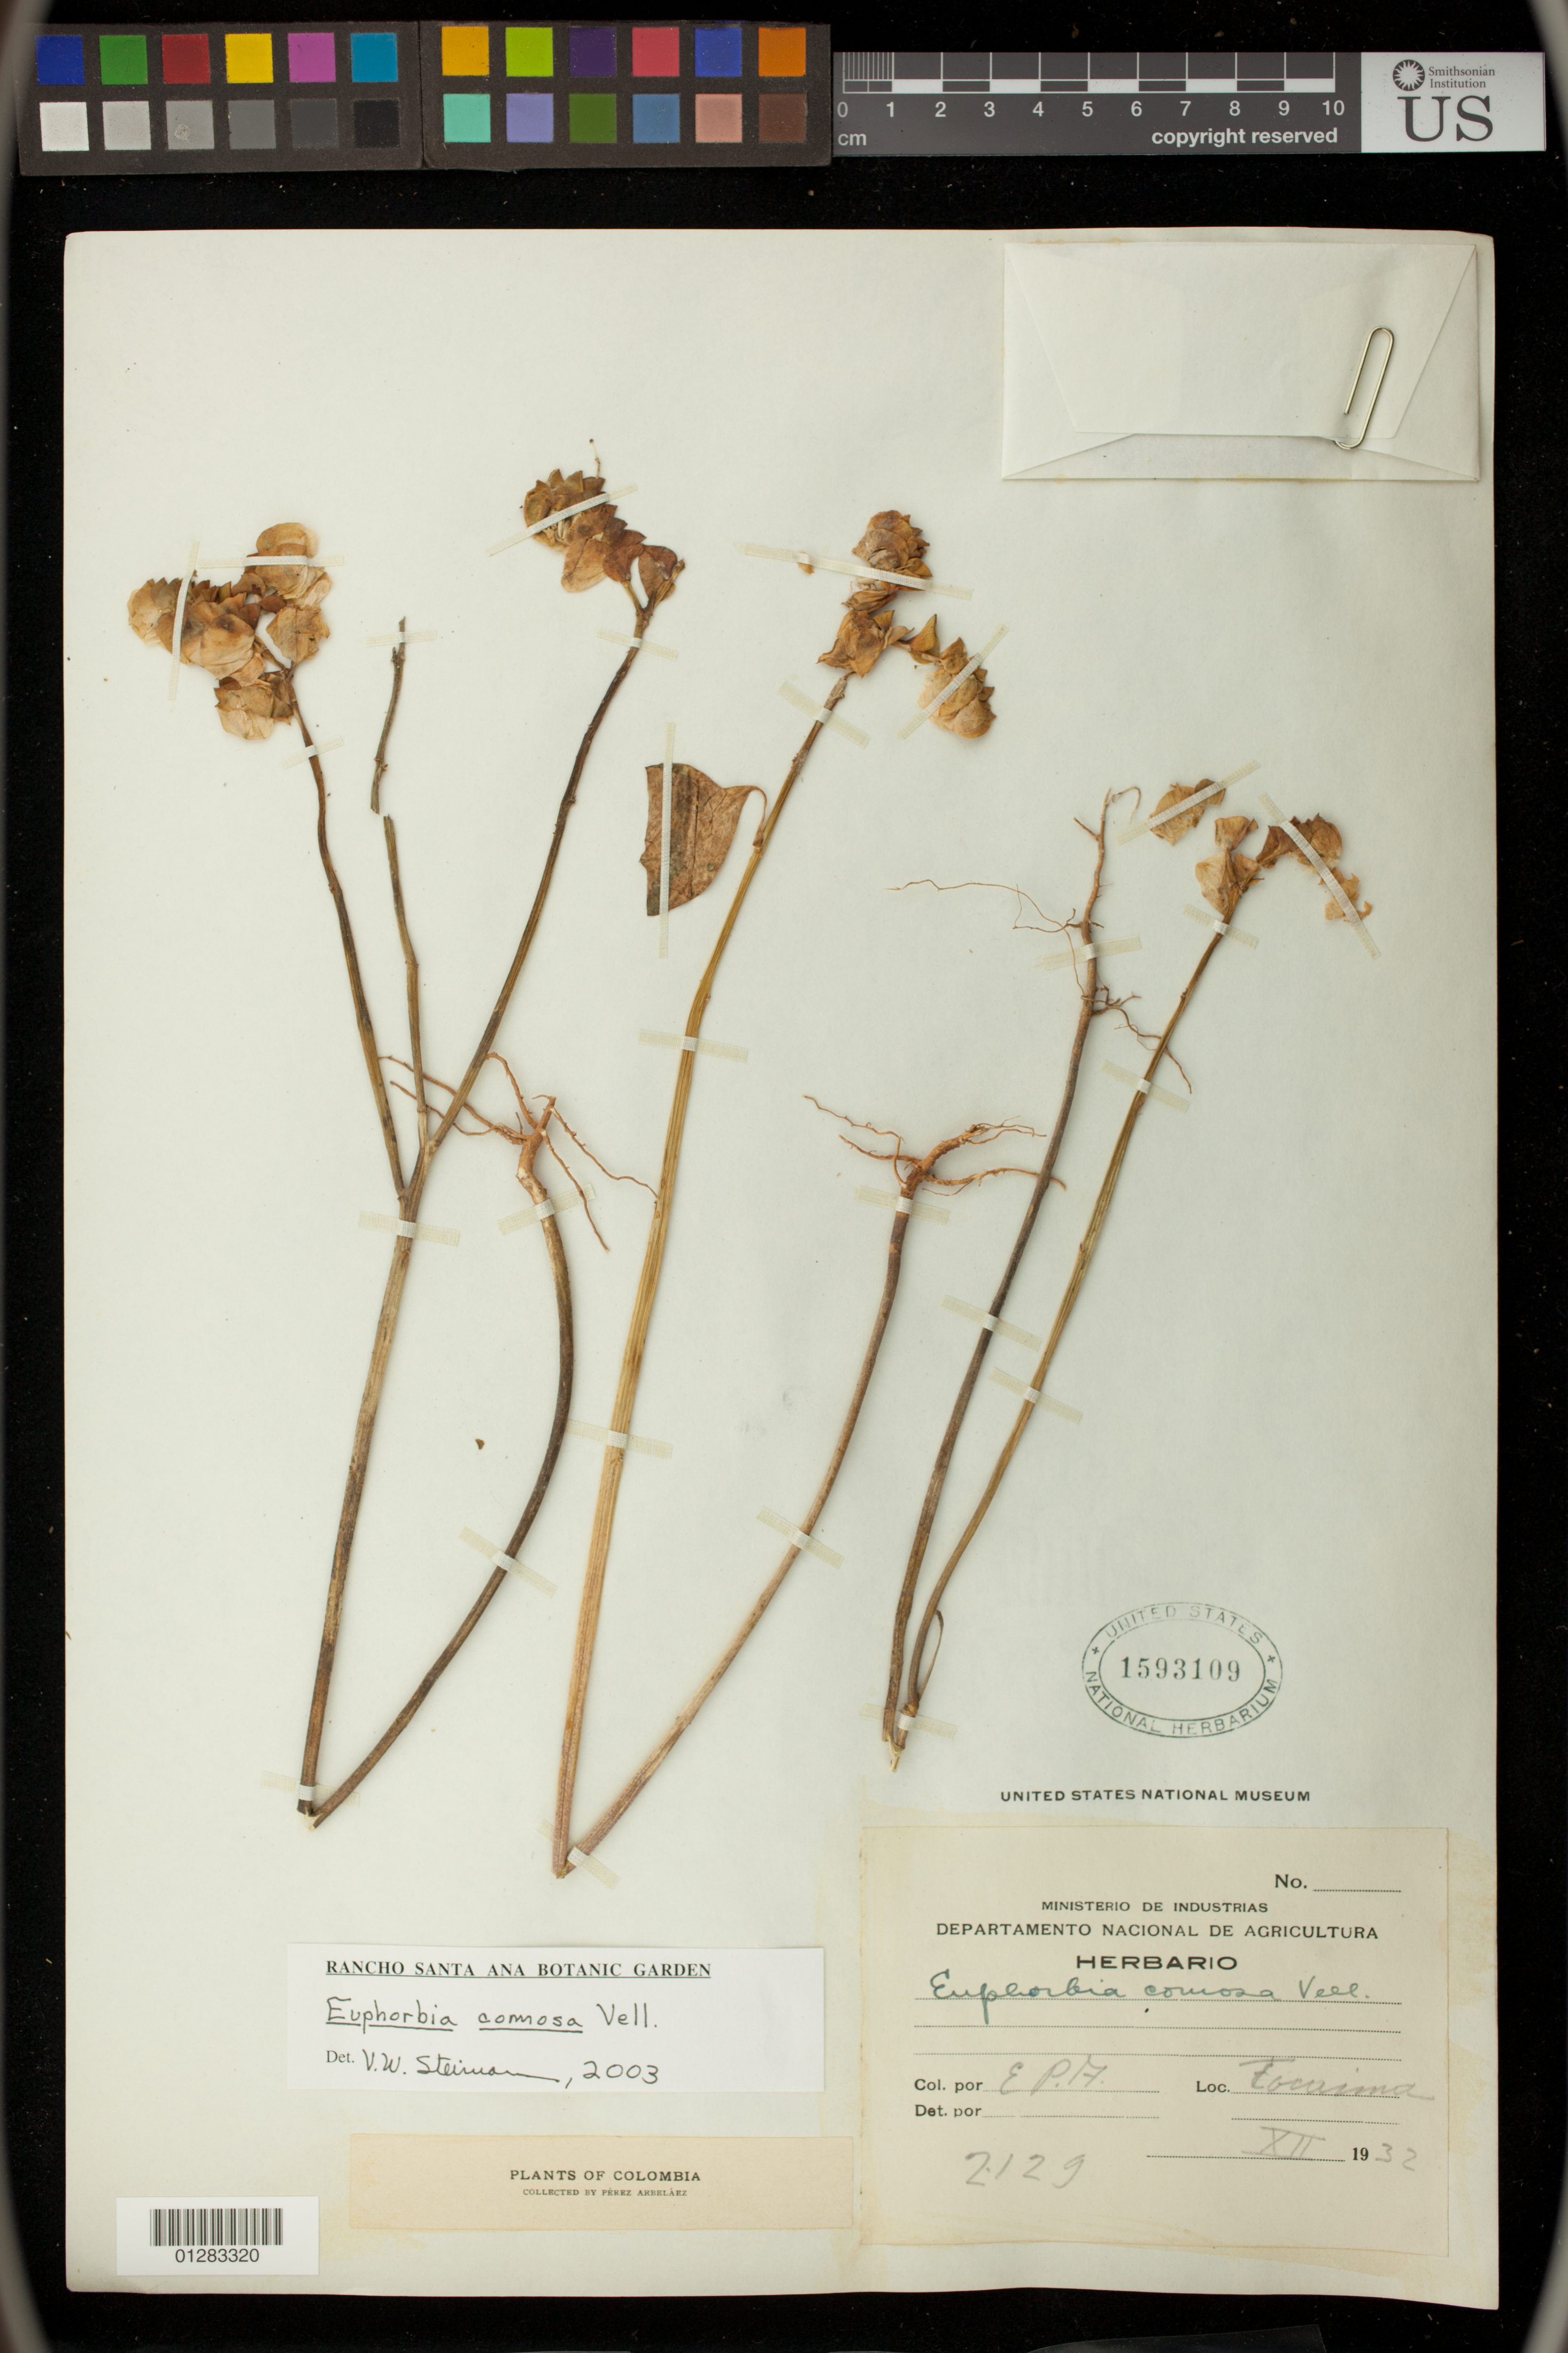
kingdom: Plantae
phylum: Tracheophyta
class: Magnoliopsida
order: Malpighiales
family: Euphorbiaceae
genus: Euphorbia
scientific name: Euphorbia cotinifolia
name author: L.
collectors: E. Pérez Arbeláez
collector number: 2129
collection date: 1932-12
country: Colombia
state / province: Cundinamarca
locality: Tocaima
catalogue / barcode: US 1593109